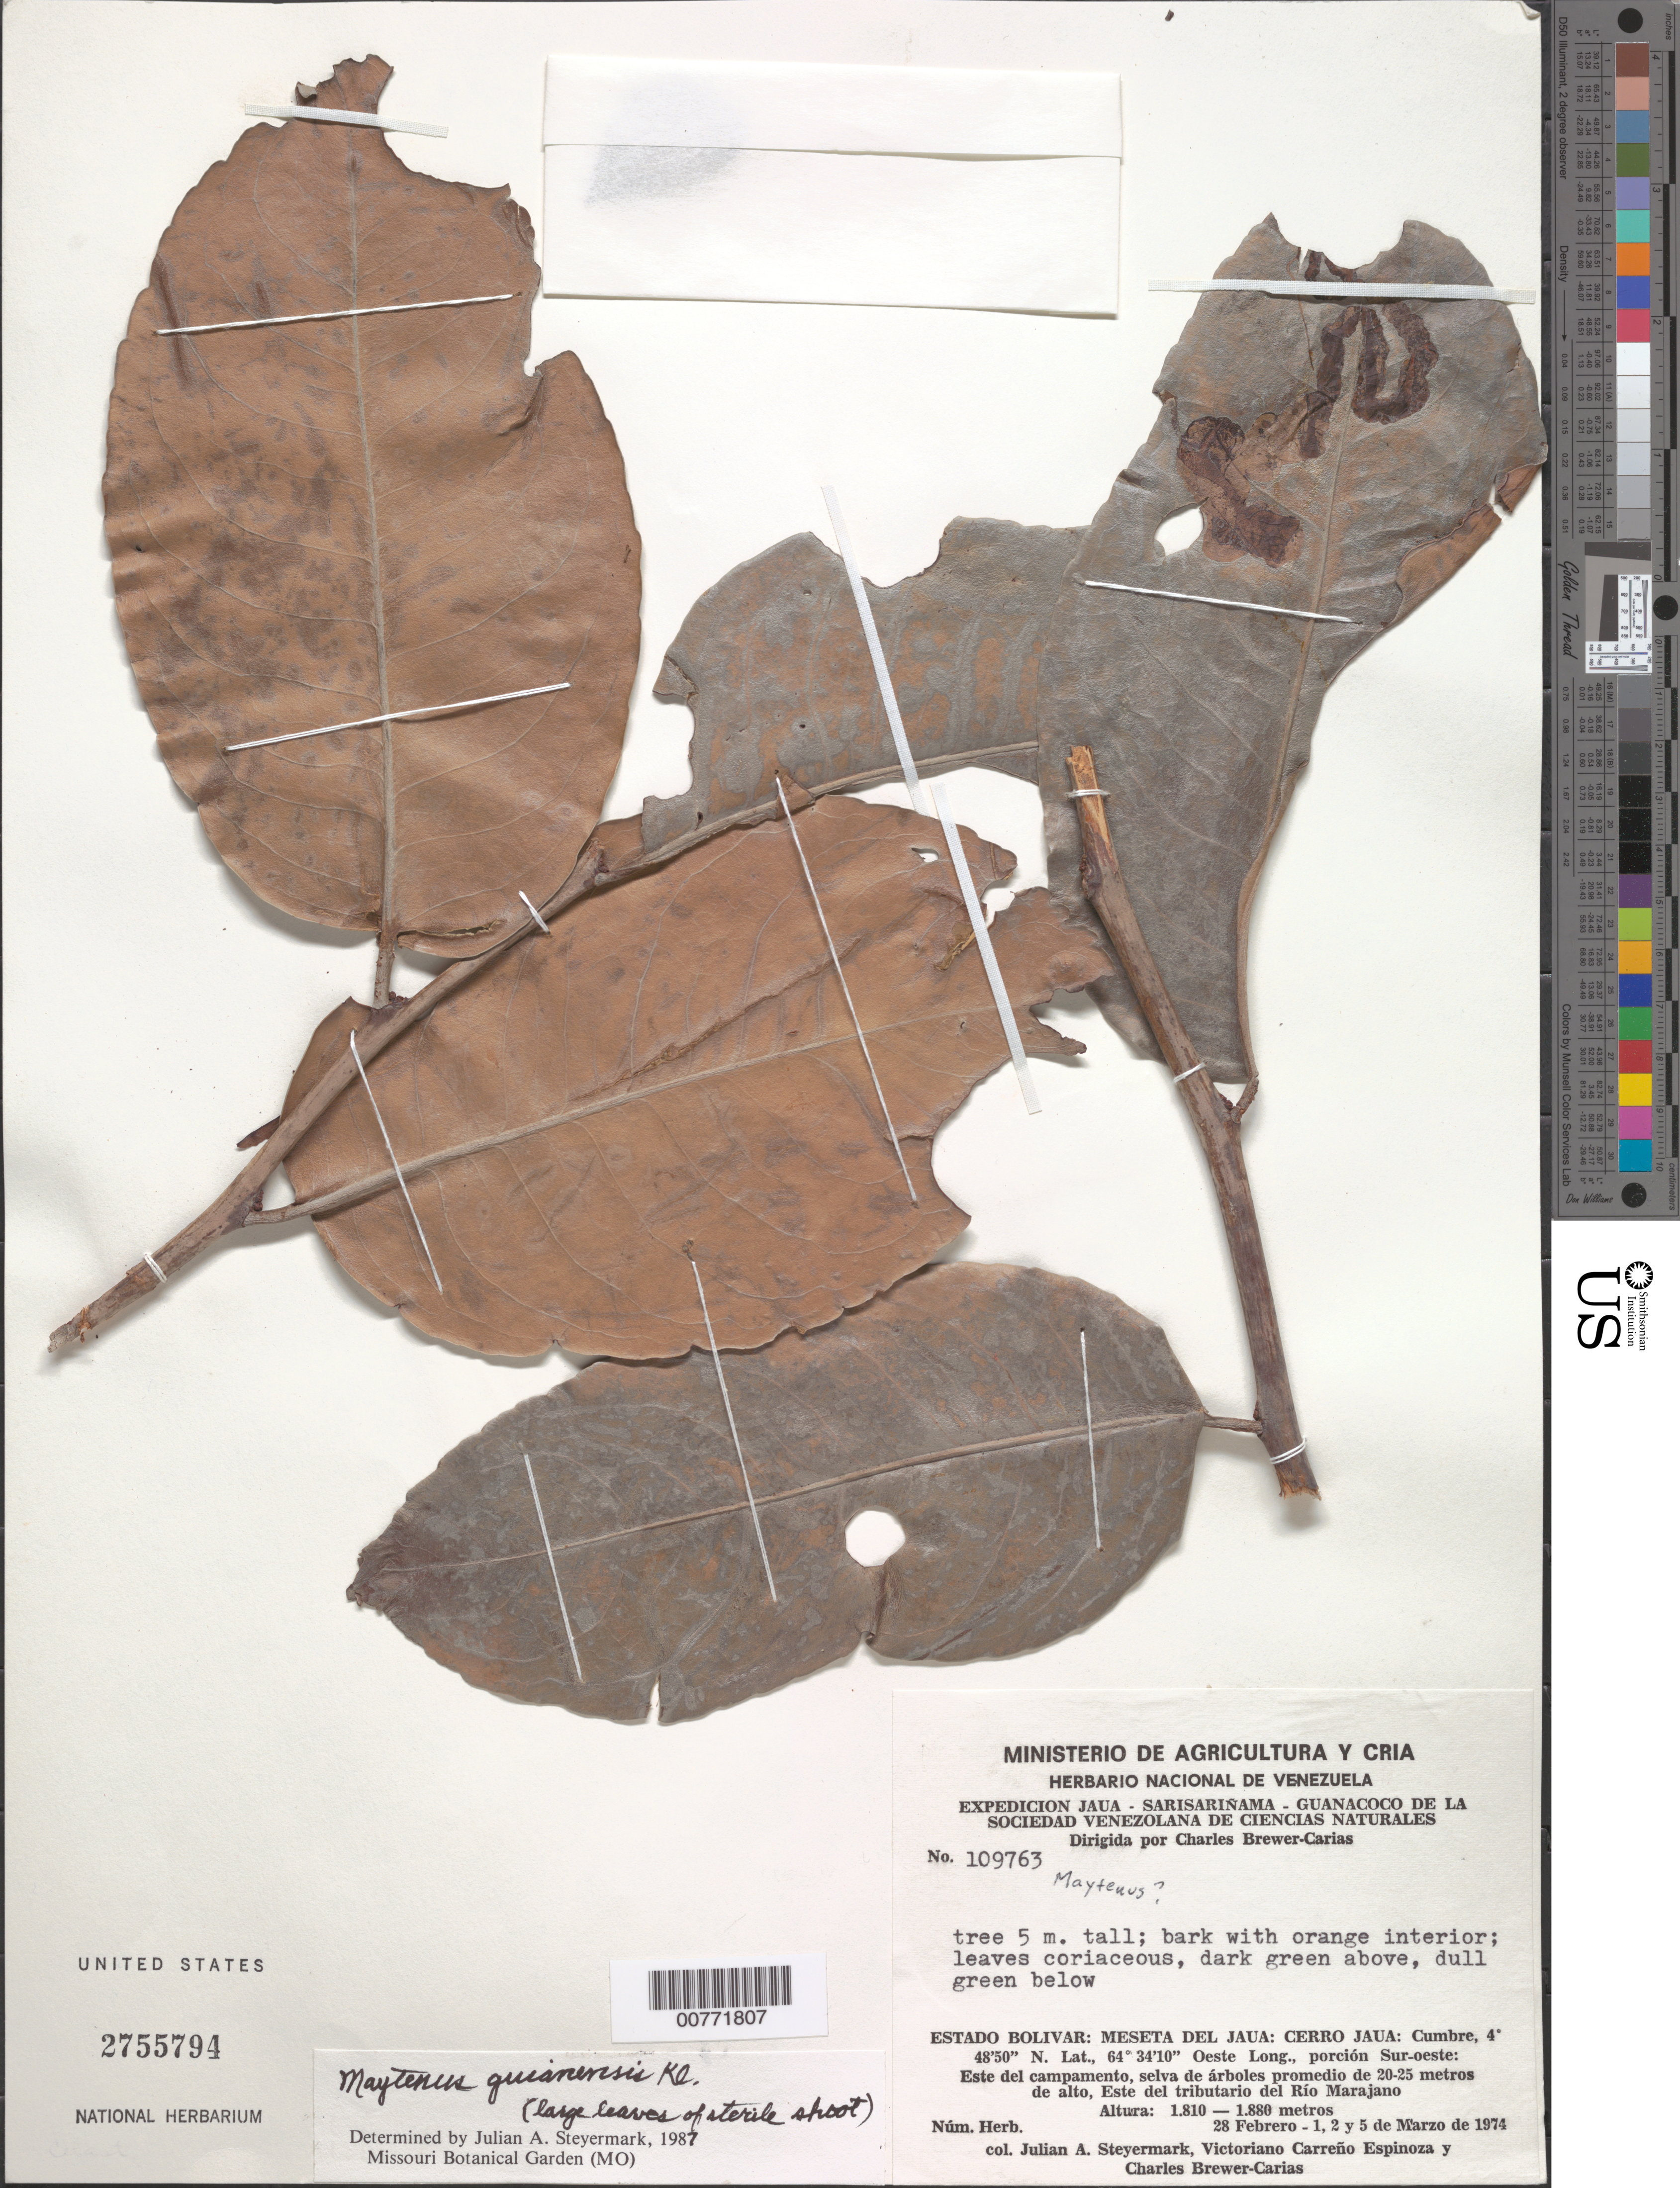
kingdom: Plantae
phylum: Tracheophyta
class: Magnoliopsida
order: Celastrales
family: Celastraceae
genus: Maytenus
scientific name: Maytenus guyanensis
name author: Klotzsch ex Reissek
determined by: Steyermark, Julian A., (VEN)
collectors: J. Steyermark, V. Carreño E. & C. Brewer-Carias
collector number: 109763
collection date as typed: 28-Feb-74 to 5-Mar-74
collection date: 1974-02-28/1974-03-05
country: Venezuela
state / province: Bolívar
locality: Meseta del Jaua: Cerro Jaua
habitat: Summit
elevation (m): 1810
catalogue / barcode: US 2755794